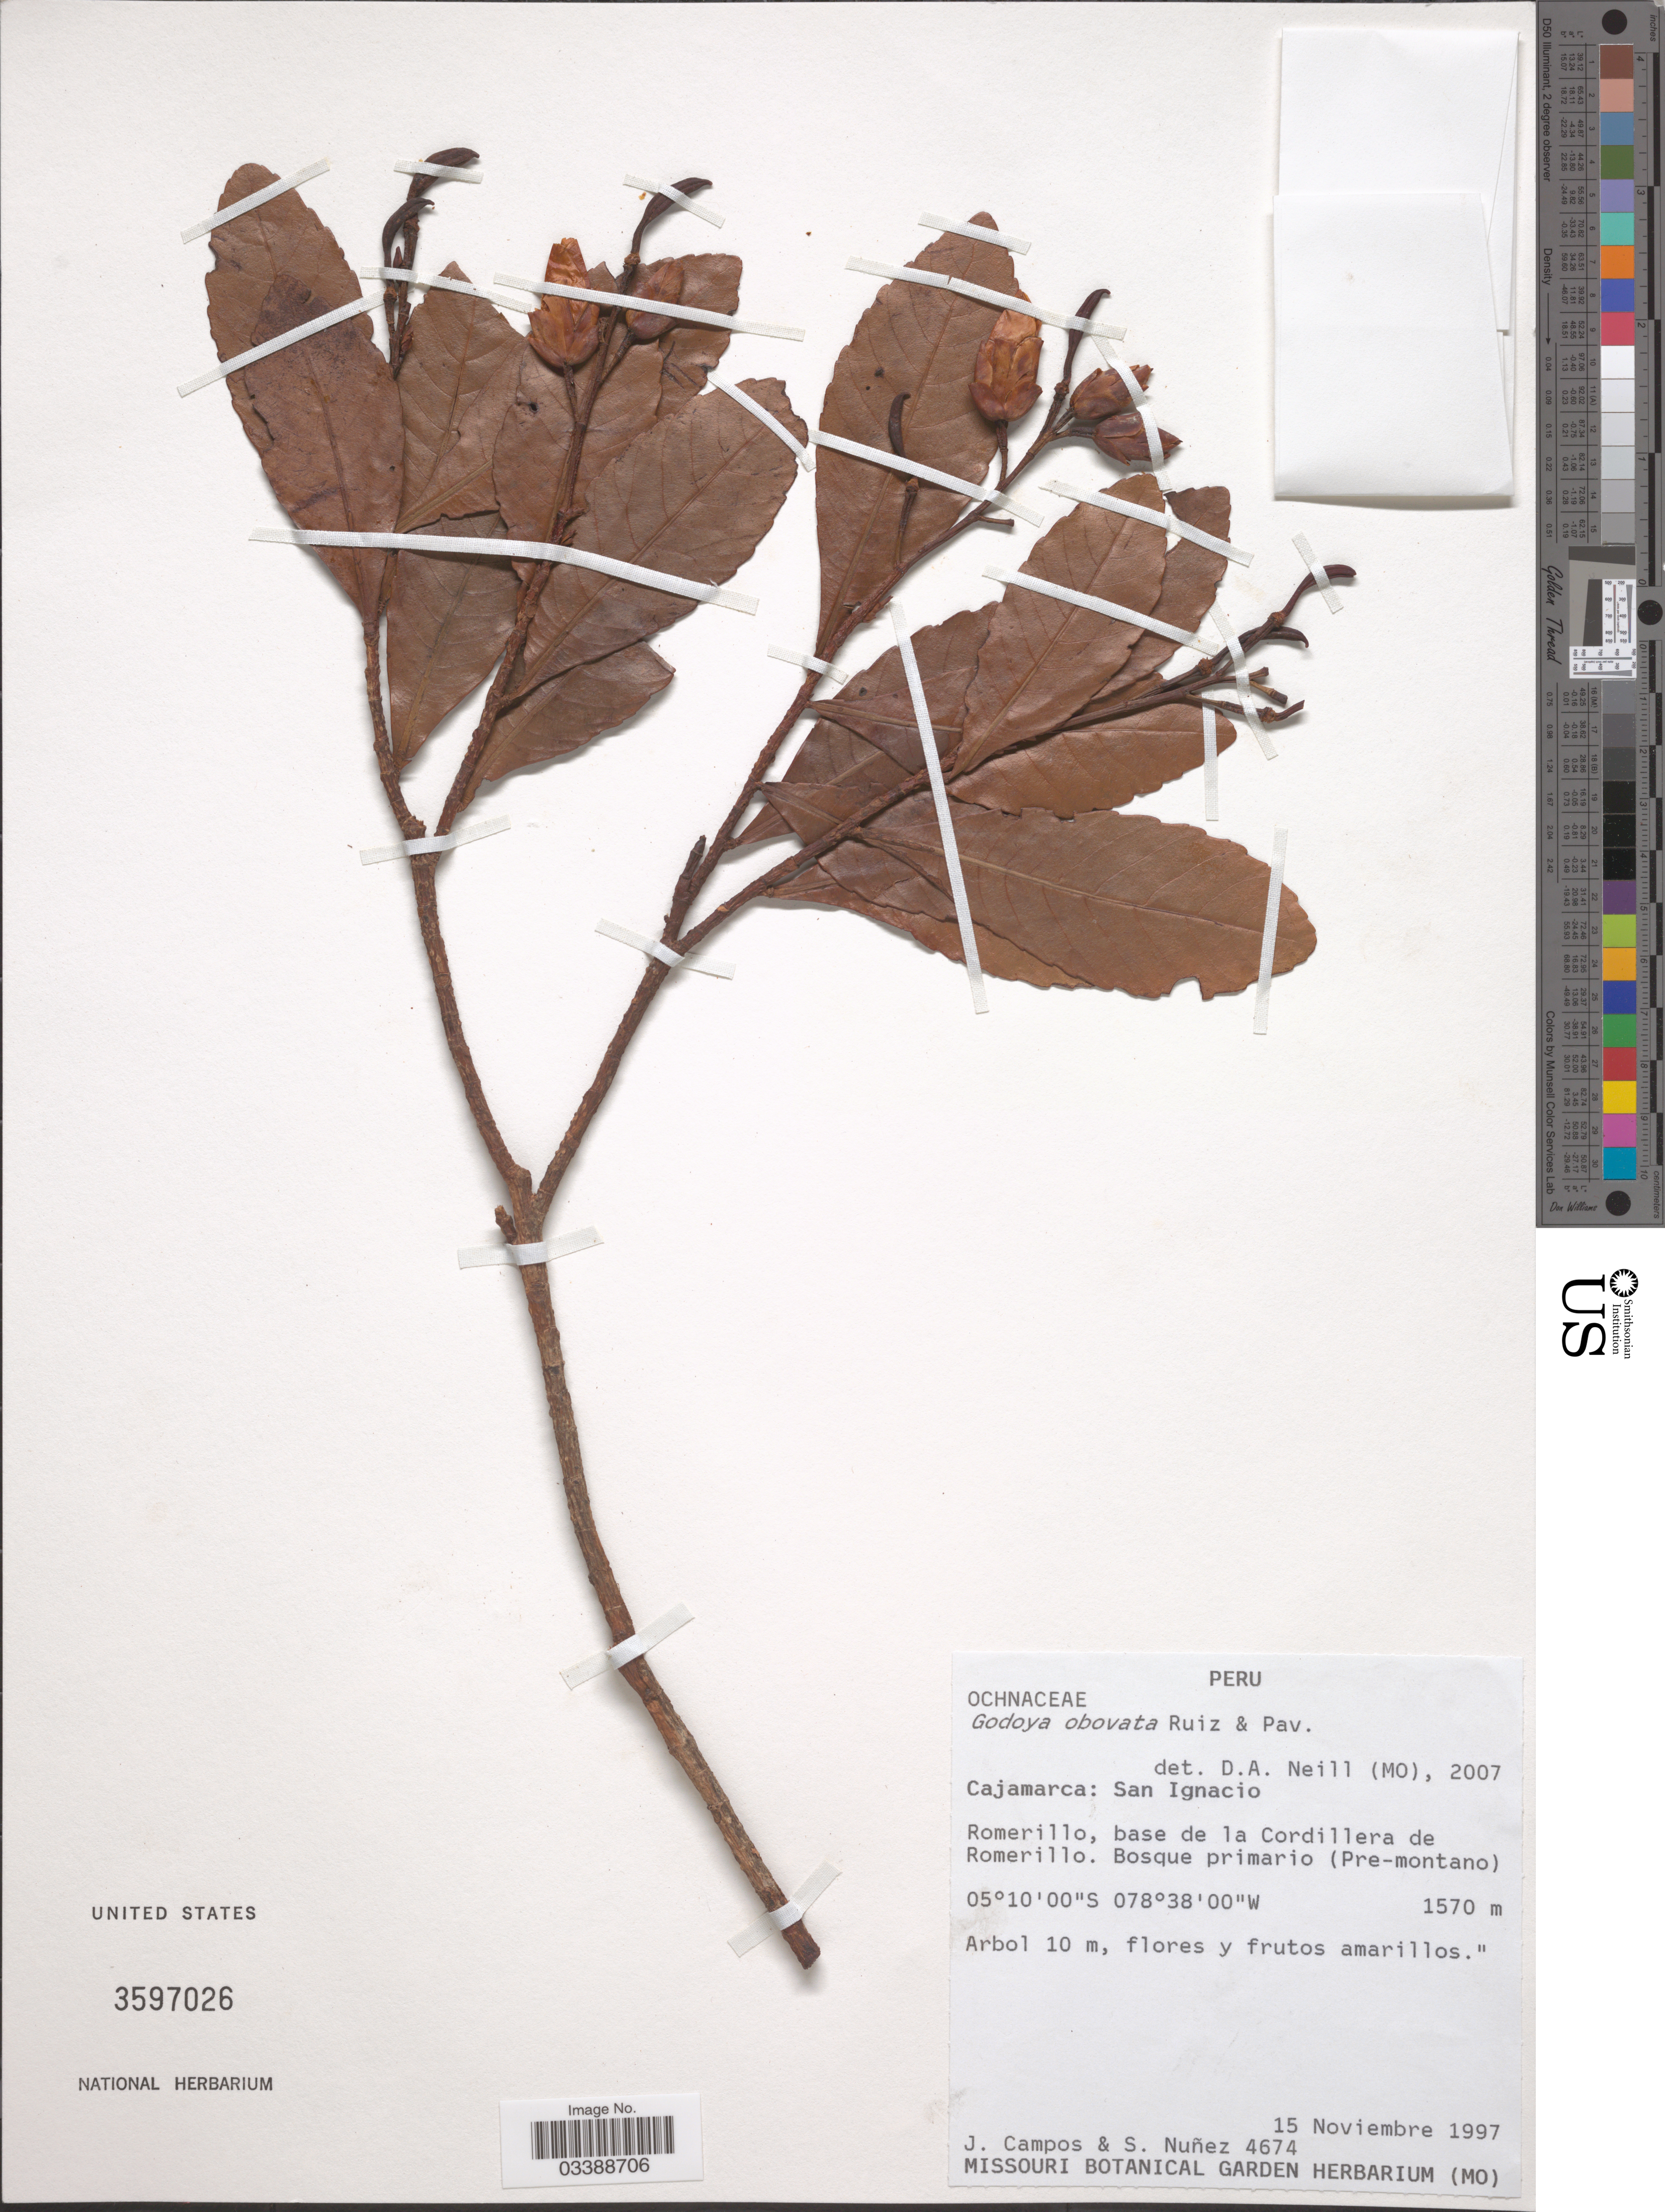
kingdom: Plantae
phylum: Tracheophyta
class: Magnoliopsida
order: Malpighiales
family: Ochnaceae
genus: Godoya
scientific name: Godoya obovata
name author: Ruiz & Pav.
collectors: J. Campos & S. Nuñez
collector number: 4674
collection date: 1997-11-15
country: Peru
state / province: Cajamarca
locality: San Ignacio. Romerillo, base de la Cordillera de Romerillo.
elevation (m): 1570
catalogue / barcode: US 3597026